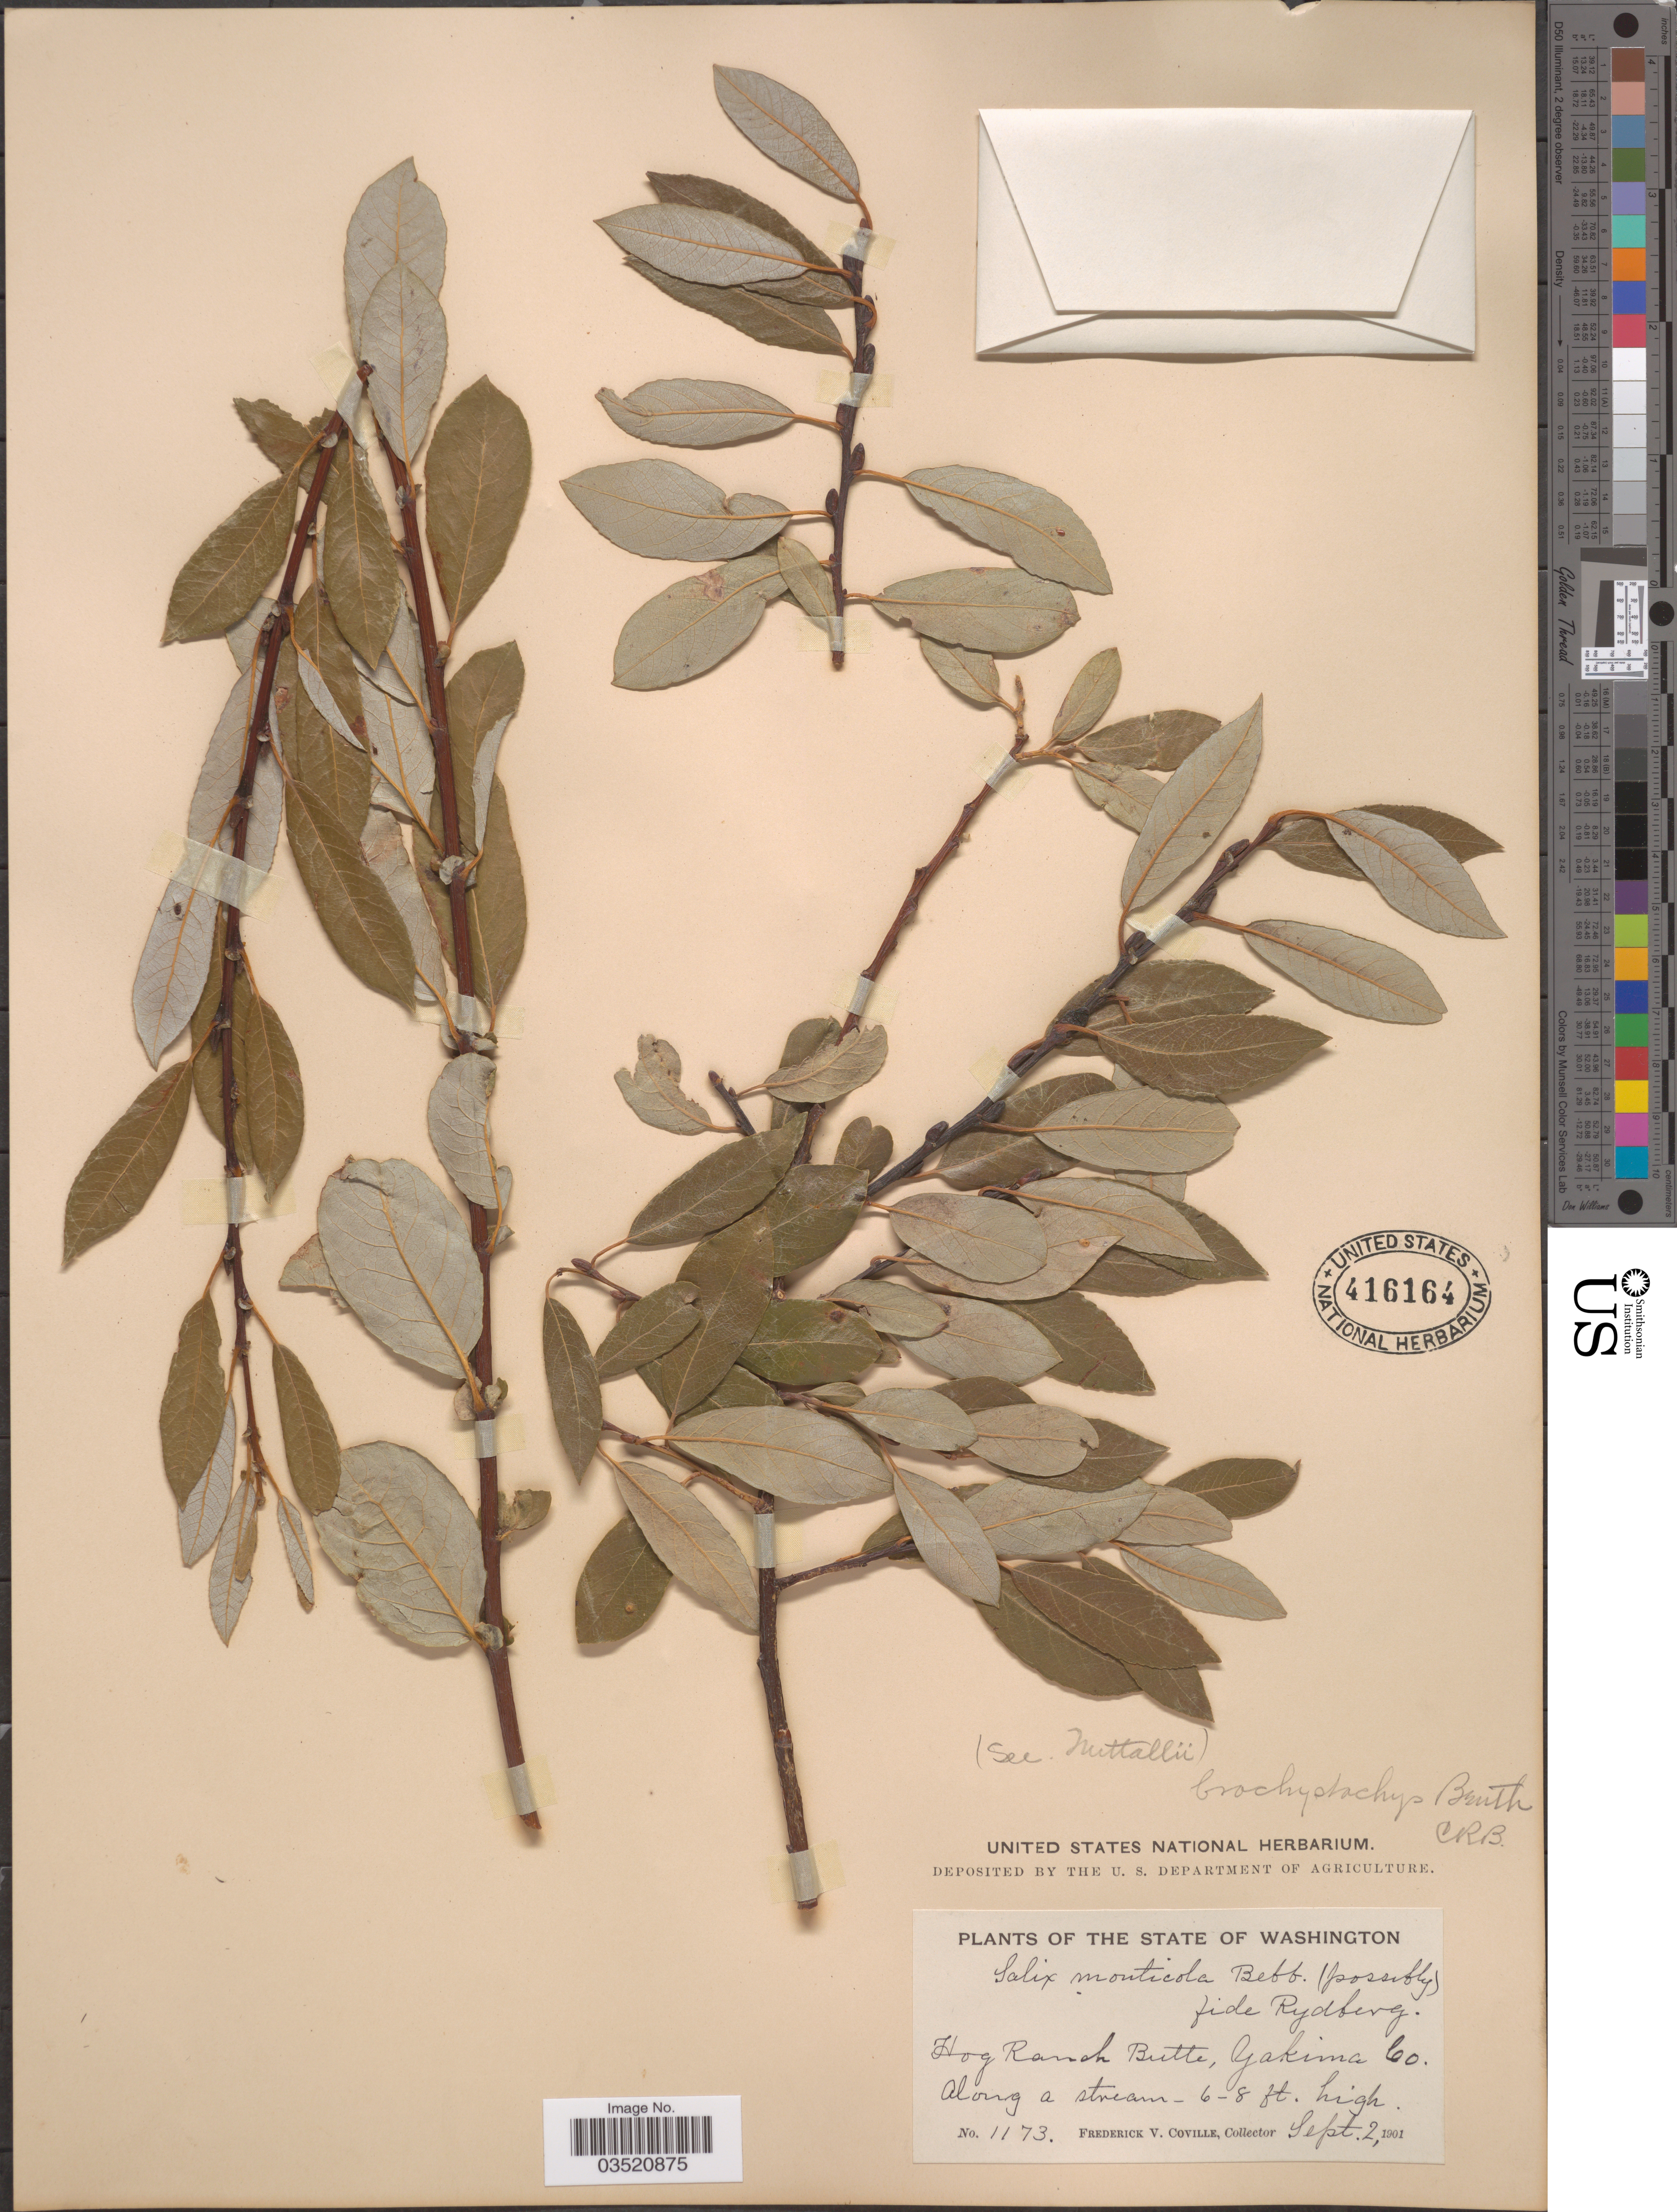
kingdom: Plantae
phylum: Tracheophyta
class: Magnoliopsida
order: Malpighiales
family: Salicaceae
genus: Salix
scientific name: Salix scouleriana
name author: Barratt ex Hook.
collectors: F. V. Coville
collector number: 1173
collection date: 1901-09-02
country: United States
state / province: Washington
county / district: Yakima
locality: Hog Ranch Butte, Yakima Co.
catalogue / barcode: US 416164